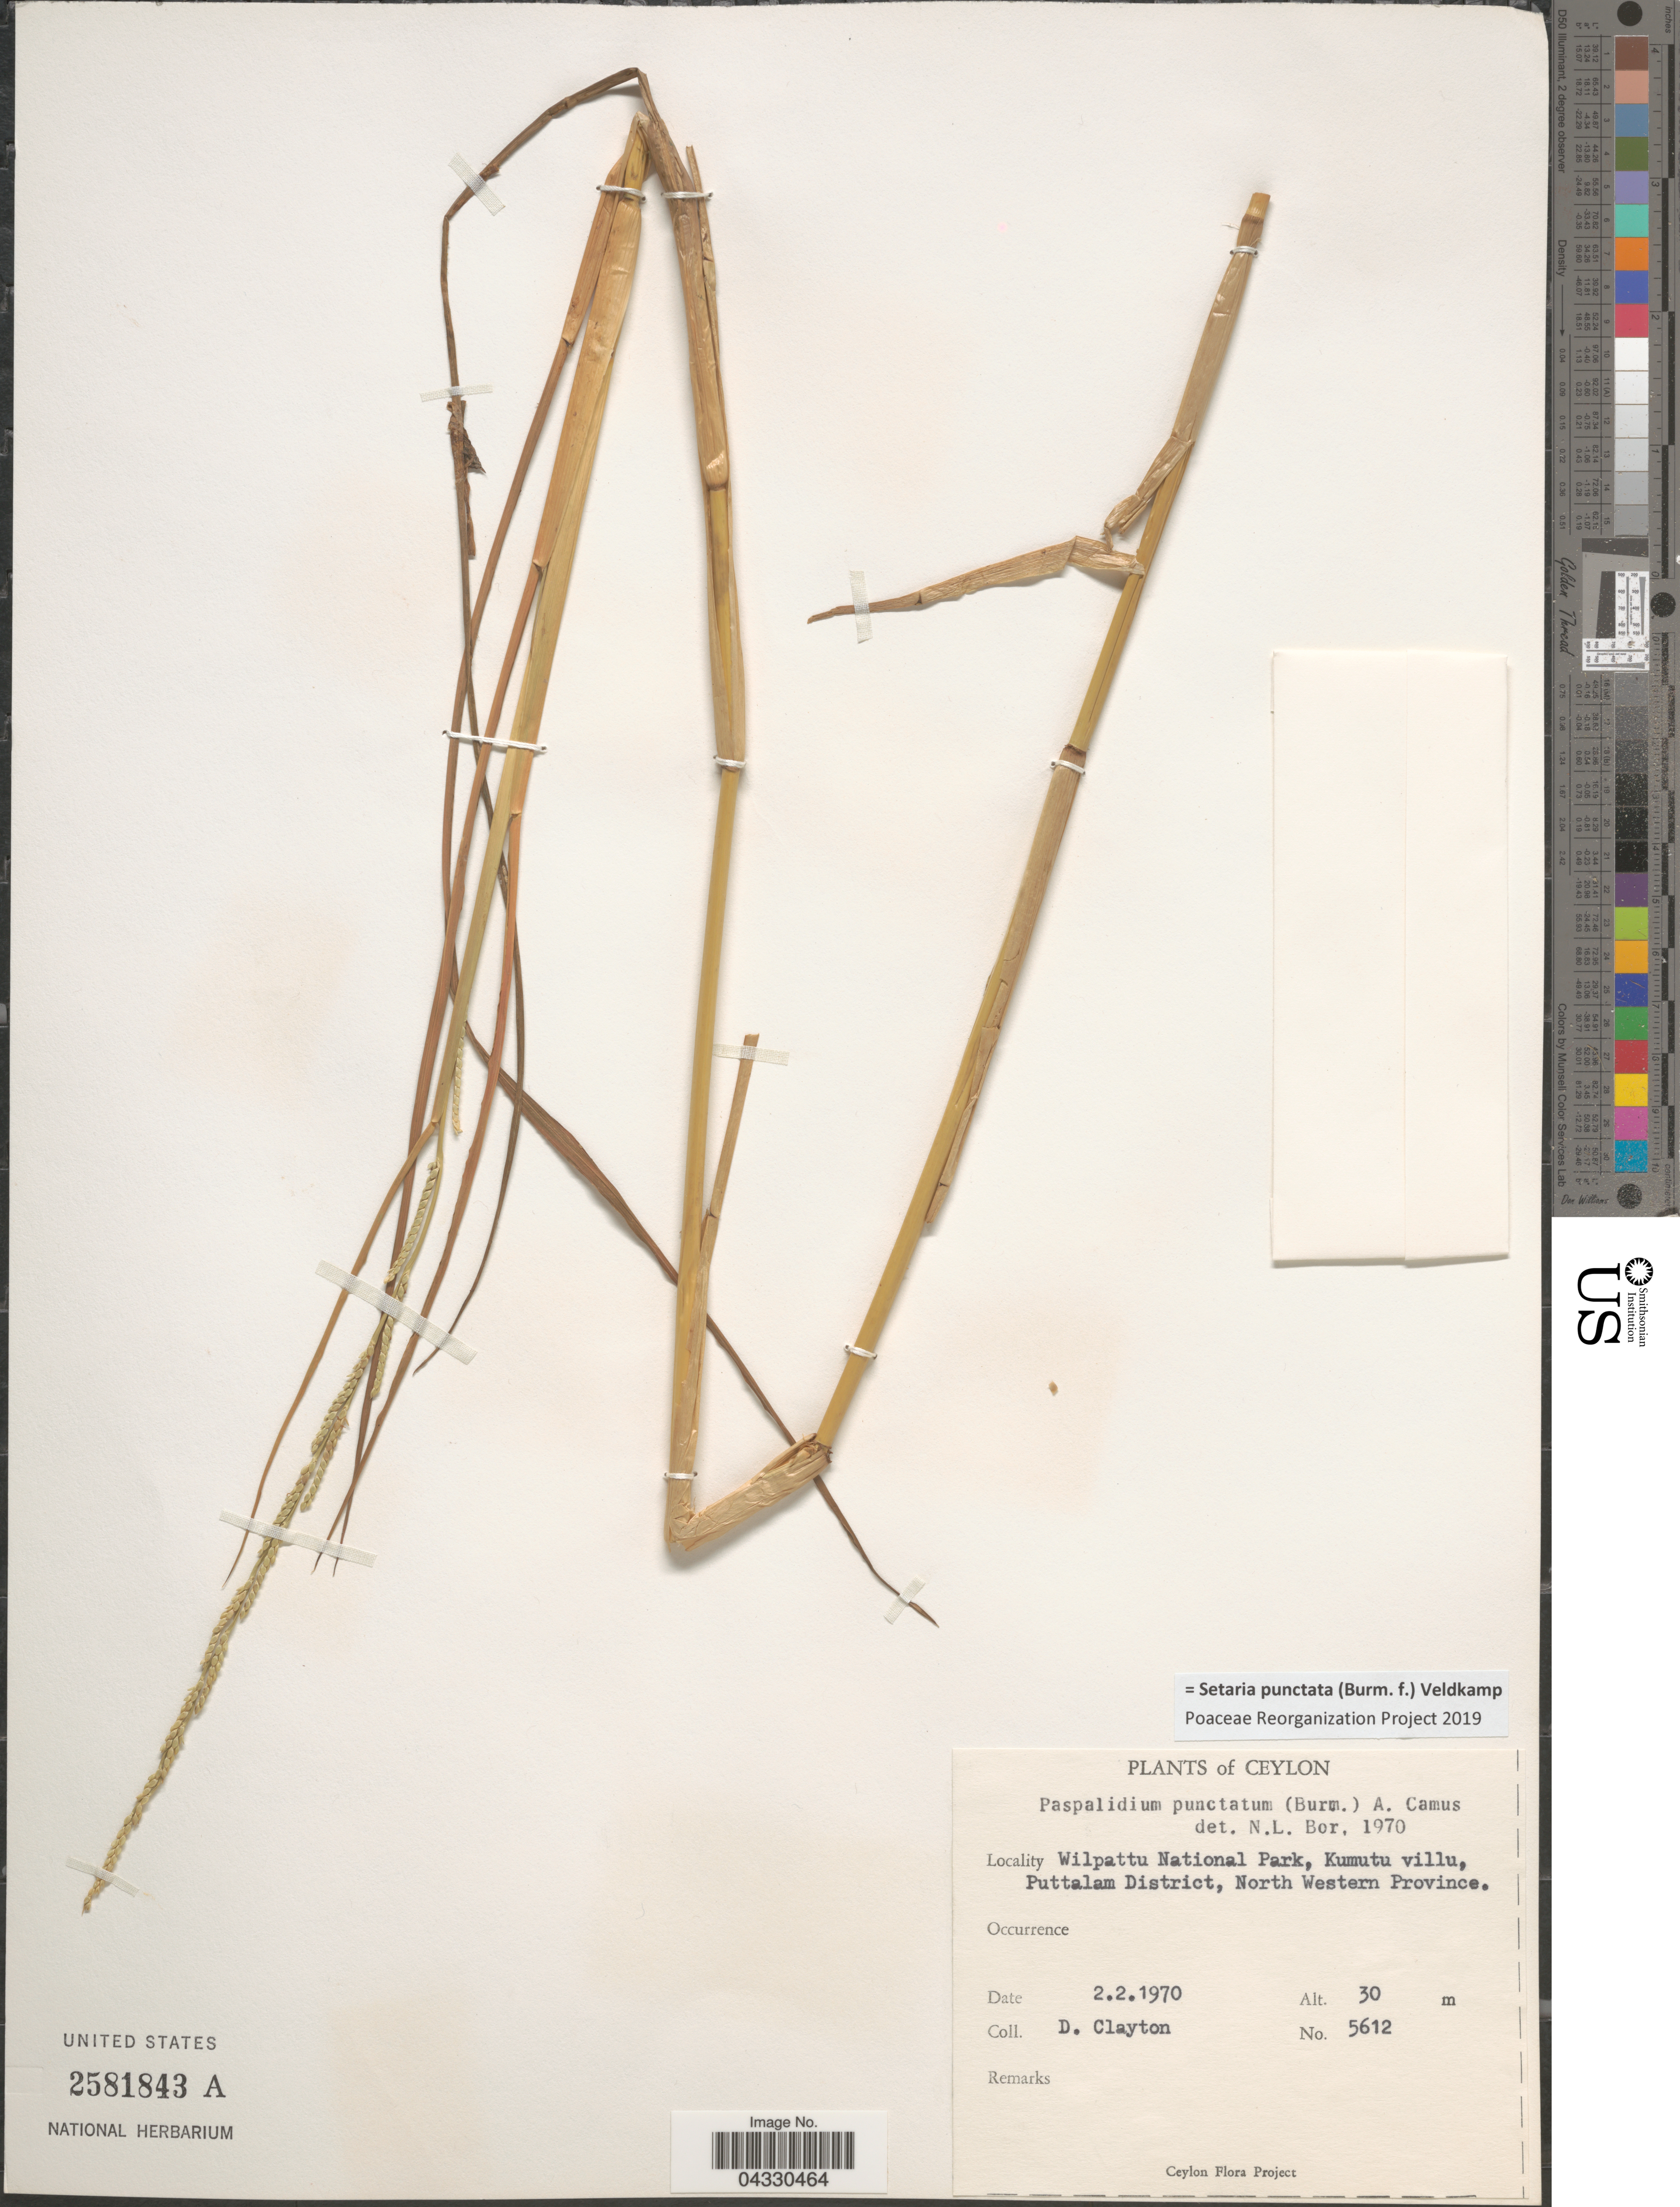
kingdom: Plantae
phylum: Tracheophyta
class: Liliopsida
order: Poales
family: Poaceae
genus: Setaria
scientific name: Setaria punctata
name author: (Burm. f.) Veldkamp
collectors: D. Clayton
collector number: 5612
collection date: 1970-02-02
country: Sri Lanka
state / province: North Western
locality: Ceylon. Wilpattu National Park, Kumutu villu, Puttalam District.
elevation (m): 30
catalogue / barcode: US 2581843A